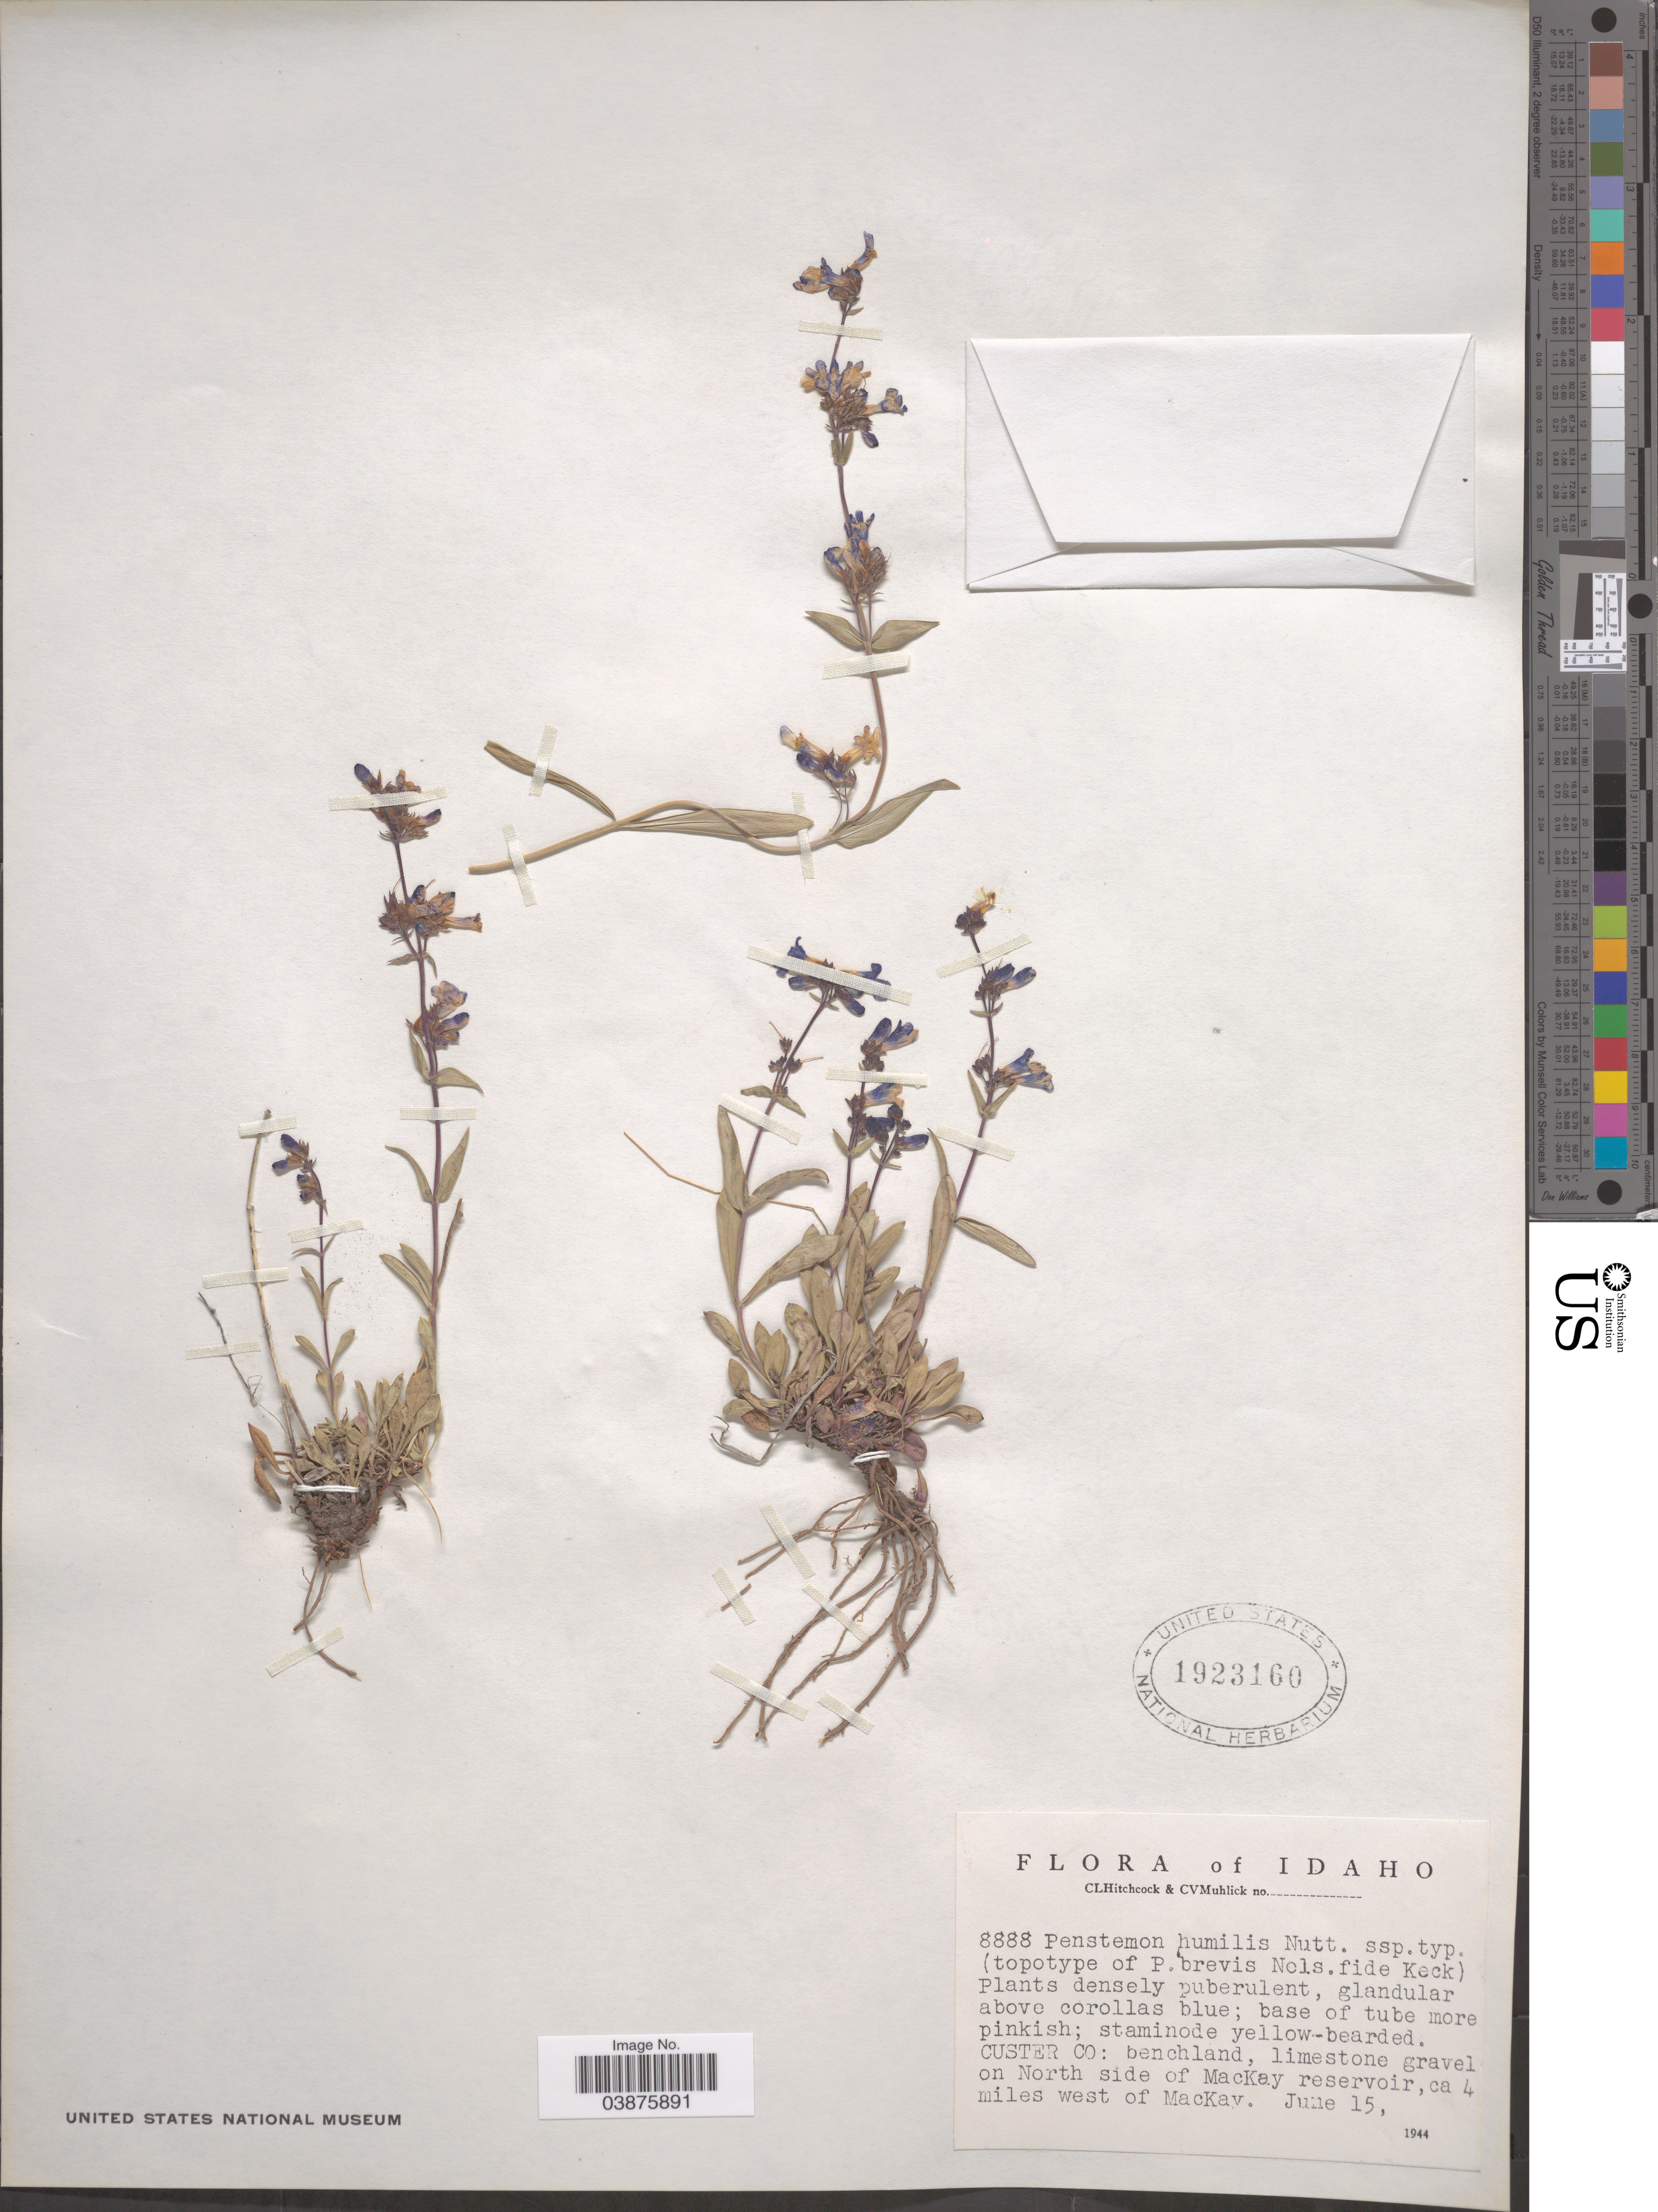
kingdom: Plantae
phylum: Tracheophyta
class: Magnoliopsida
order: Lamiales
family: Plantaginaceae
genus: Penstemon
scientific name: Penstemon humilis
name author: Nutt. ex A. Gray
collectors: C. L. Hitchcock & C. V. Muhlick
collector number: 8888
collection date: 1944-06-15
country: United States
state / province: Idaho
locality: Custer Co: on North side of MacKay reservoir, ca 4 miles west of MacKay.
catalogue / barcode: US 1923160